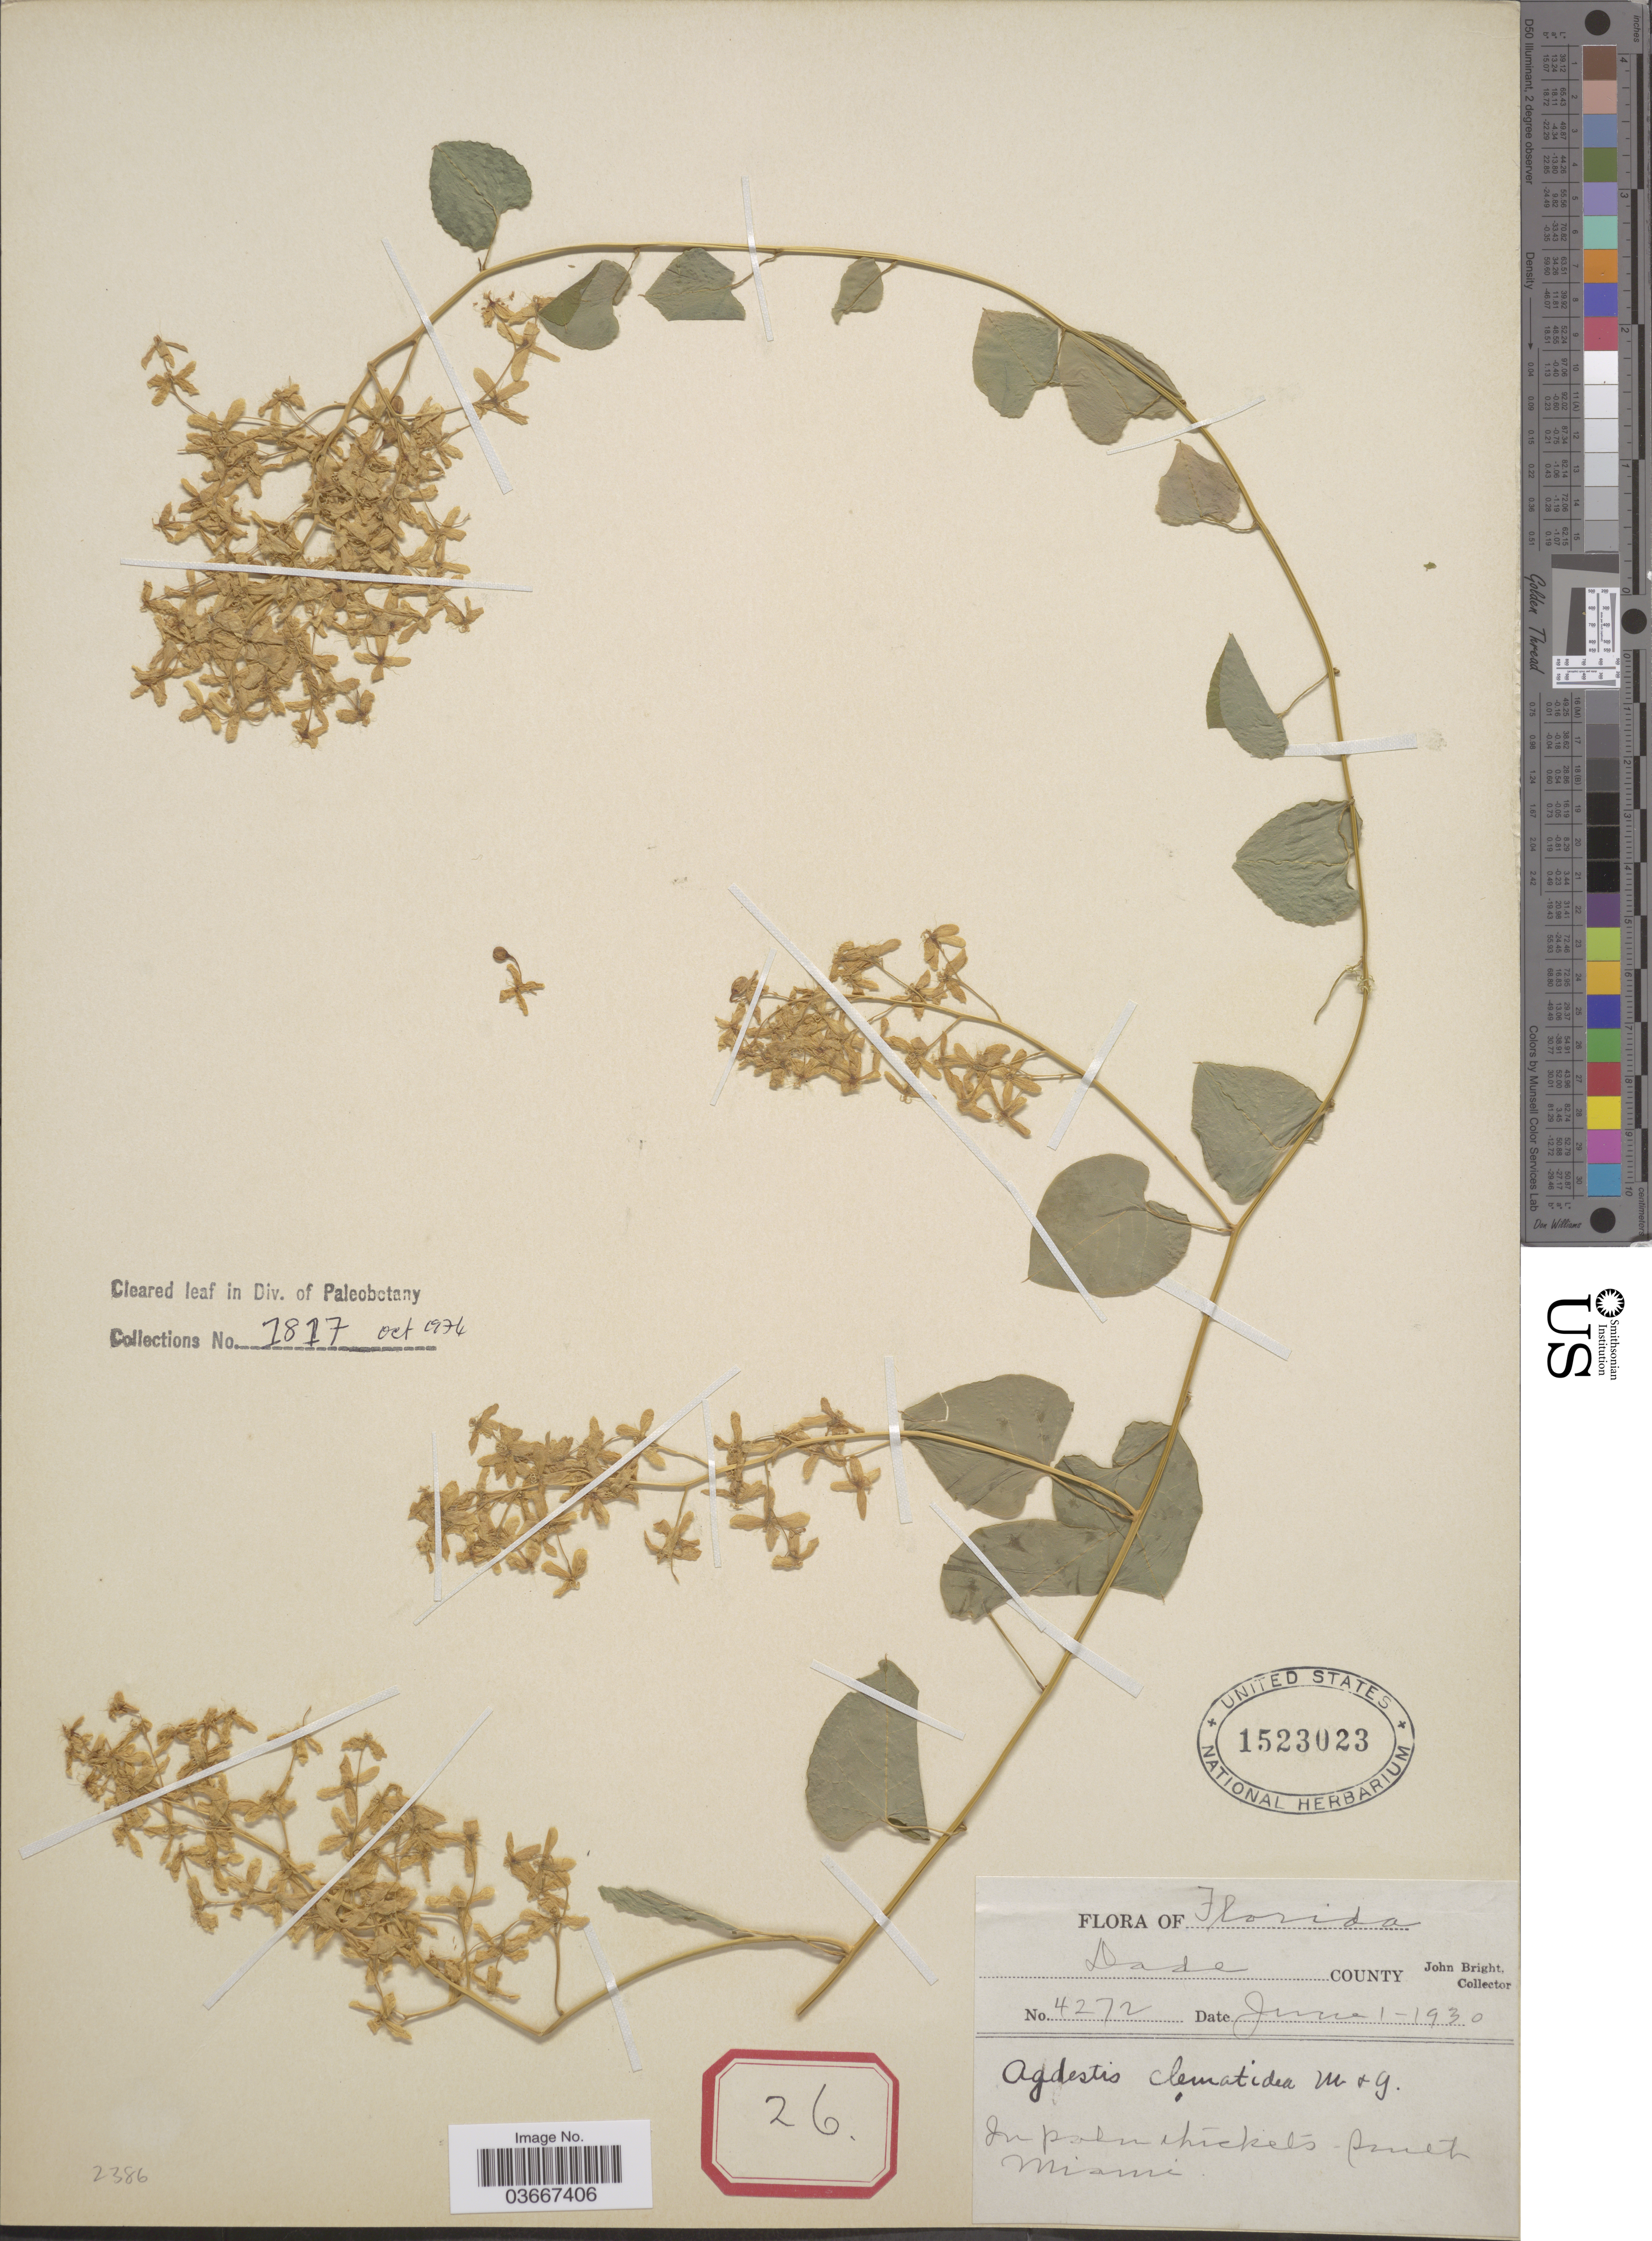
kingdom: Plantae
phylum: Tracheophyta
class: Magnoliopsida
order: Caryophyllales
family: Agdestidaceae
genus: Agdestis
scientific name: Agdestis clematidea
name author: Moc. & Sessé ex DC.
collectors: J. Bright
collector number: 4272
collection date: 1930-06-01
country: United States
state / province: Florida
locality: Dade County. South Miami.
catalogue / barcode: US 1523023